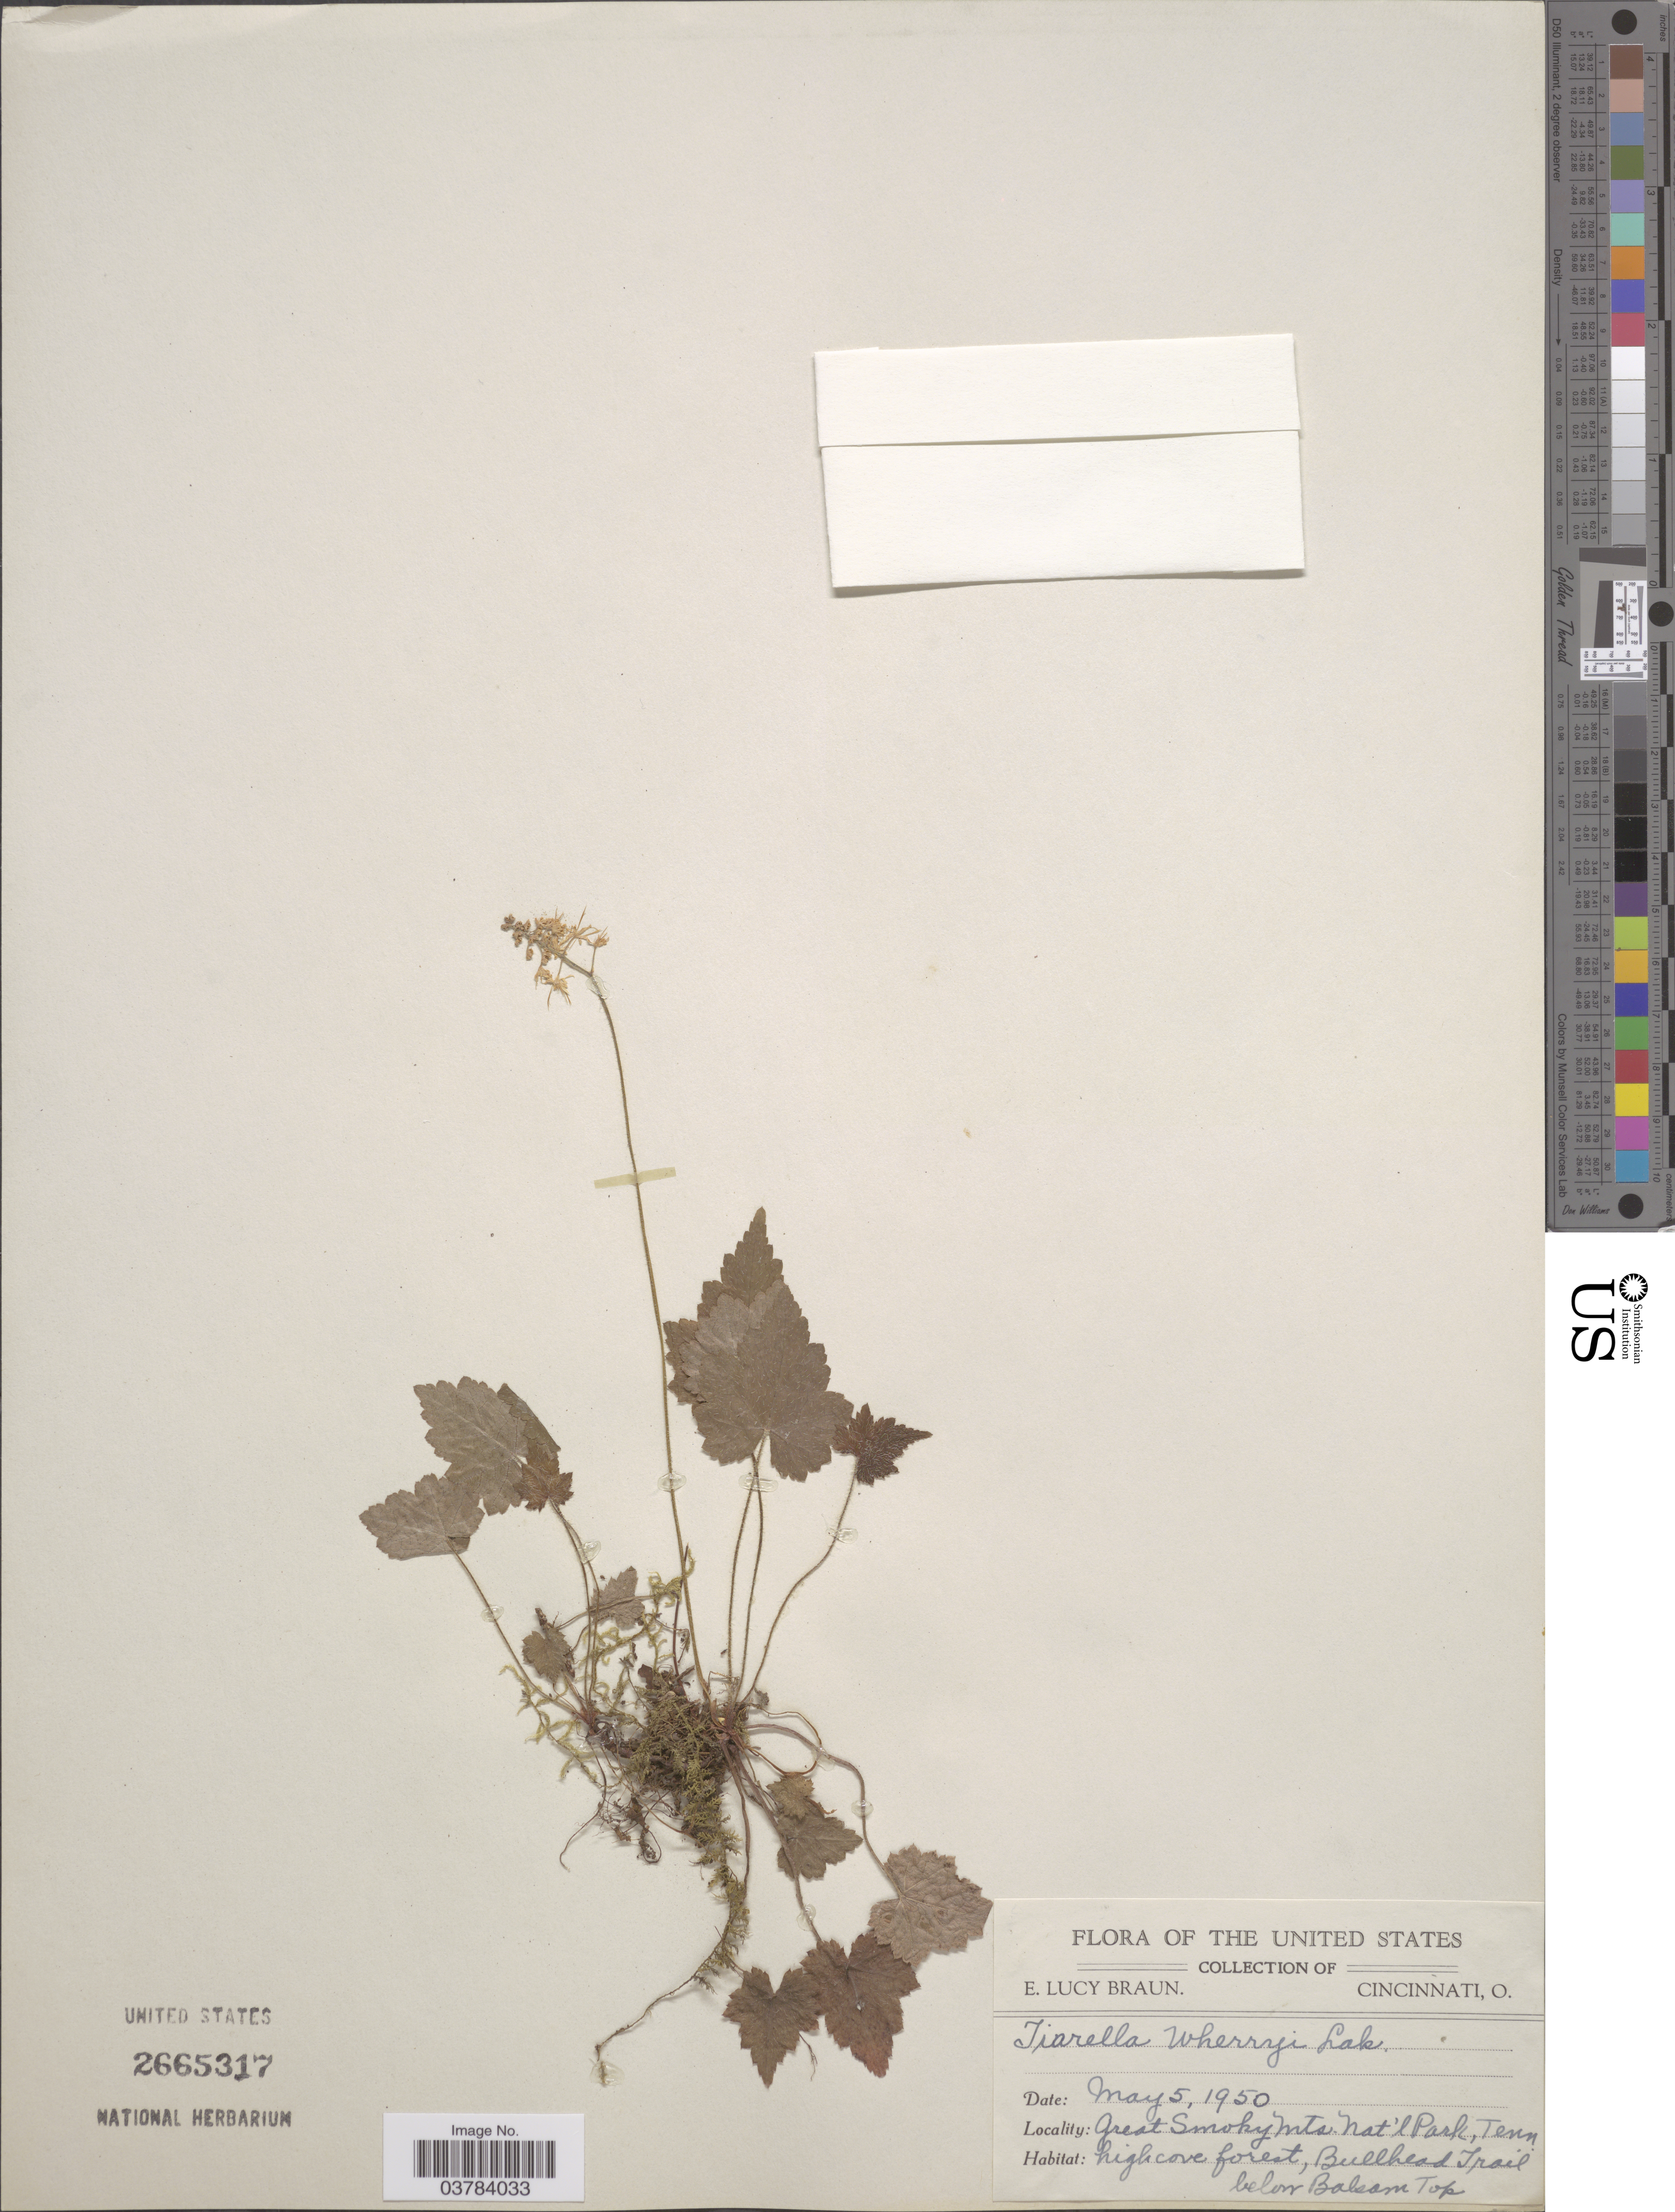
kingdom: Plantae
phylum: Tracheophyta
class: Magnoliopsida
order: Saxifragales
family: Saxifragaceae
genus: Tiarella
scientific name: Tiarella wherryi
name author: Lakela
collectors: E. L. Braun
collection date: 1950-05-05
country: United States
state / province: Tennessee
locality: Great Smoky Mts. Nat'l Park. Bullhead Trail below Balsam Top.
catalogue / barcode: US 2665317